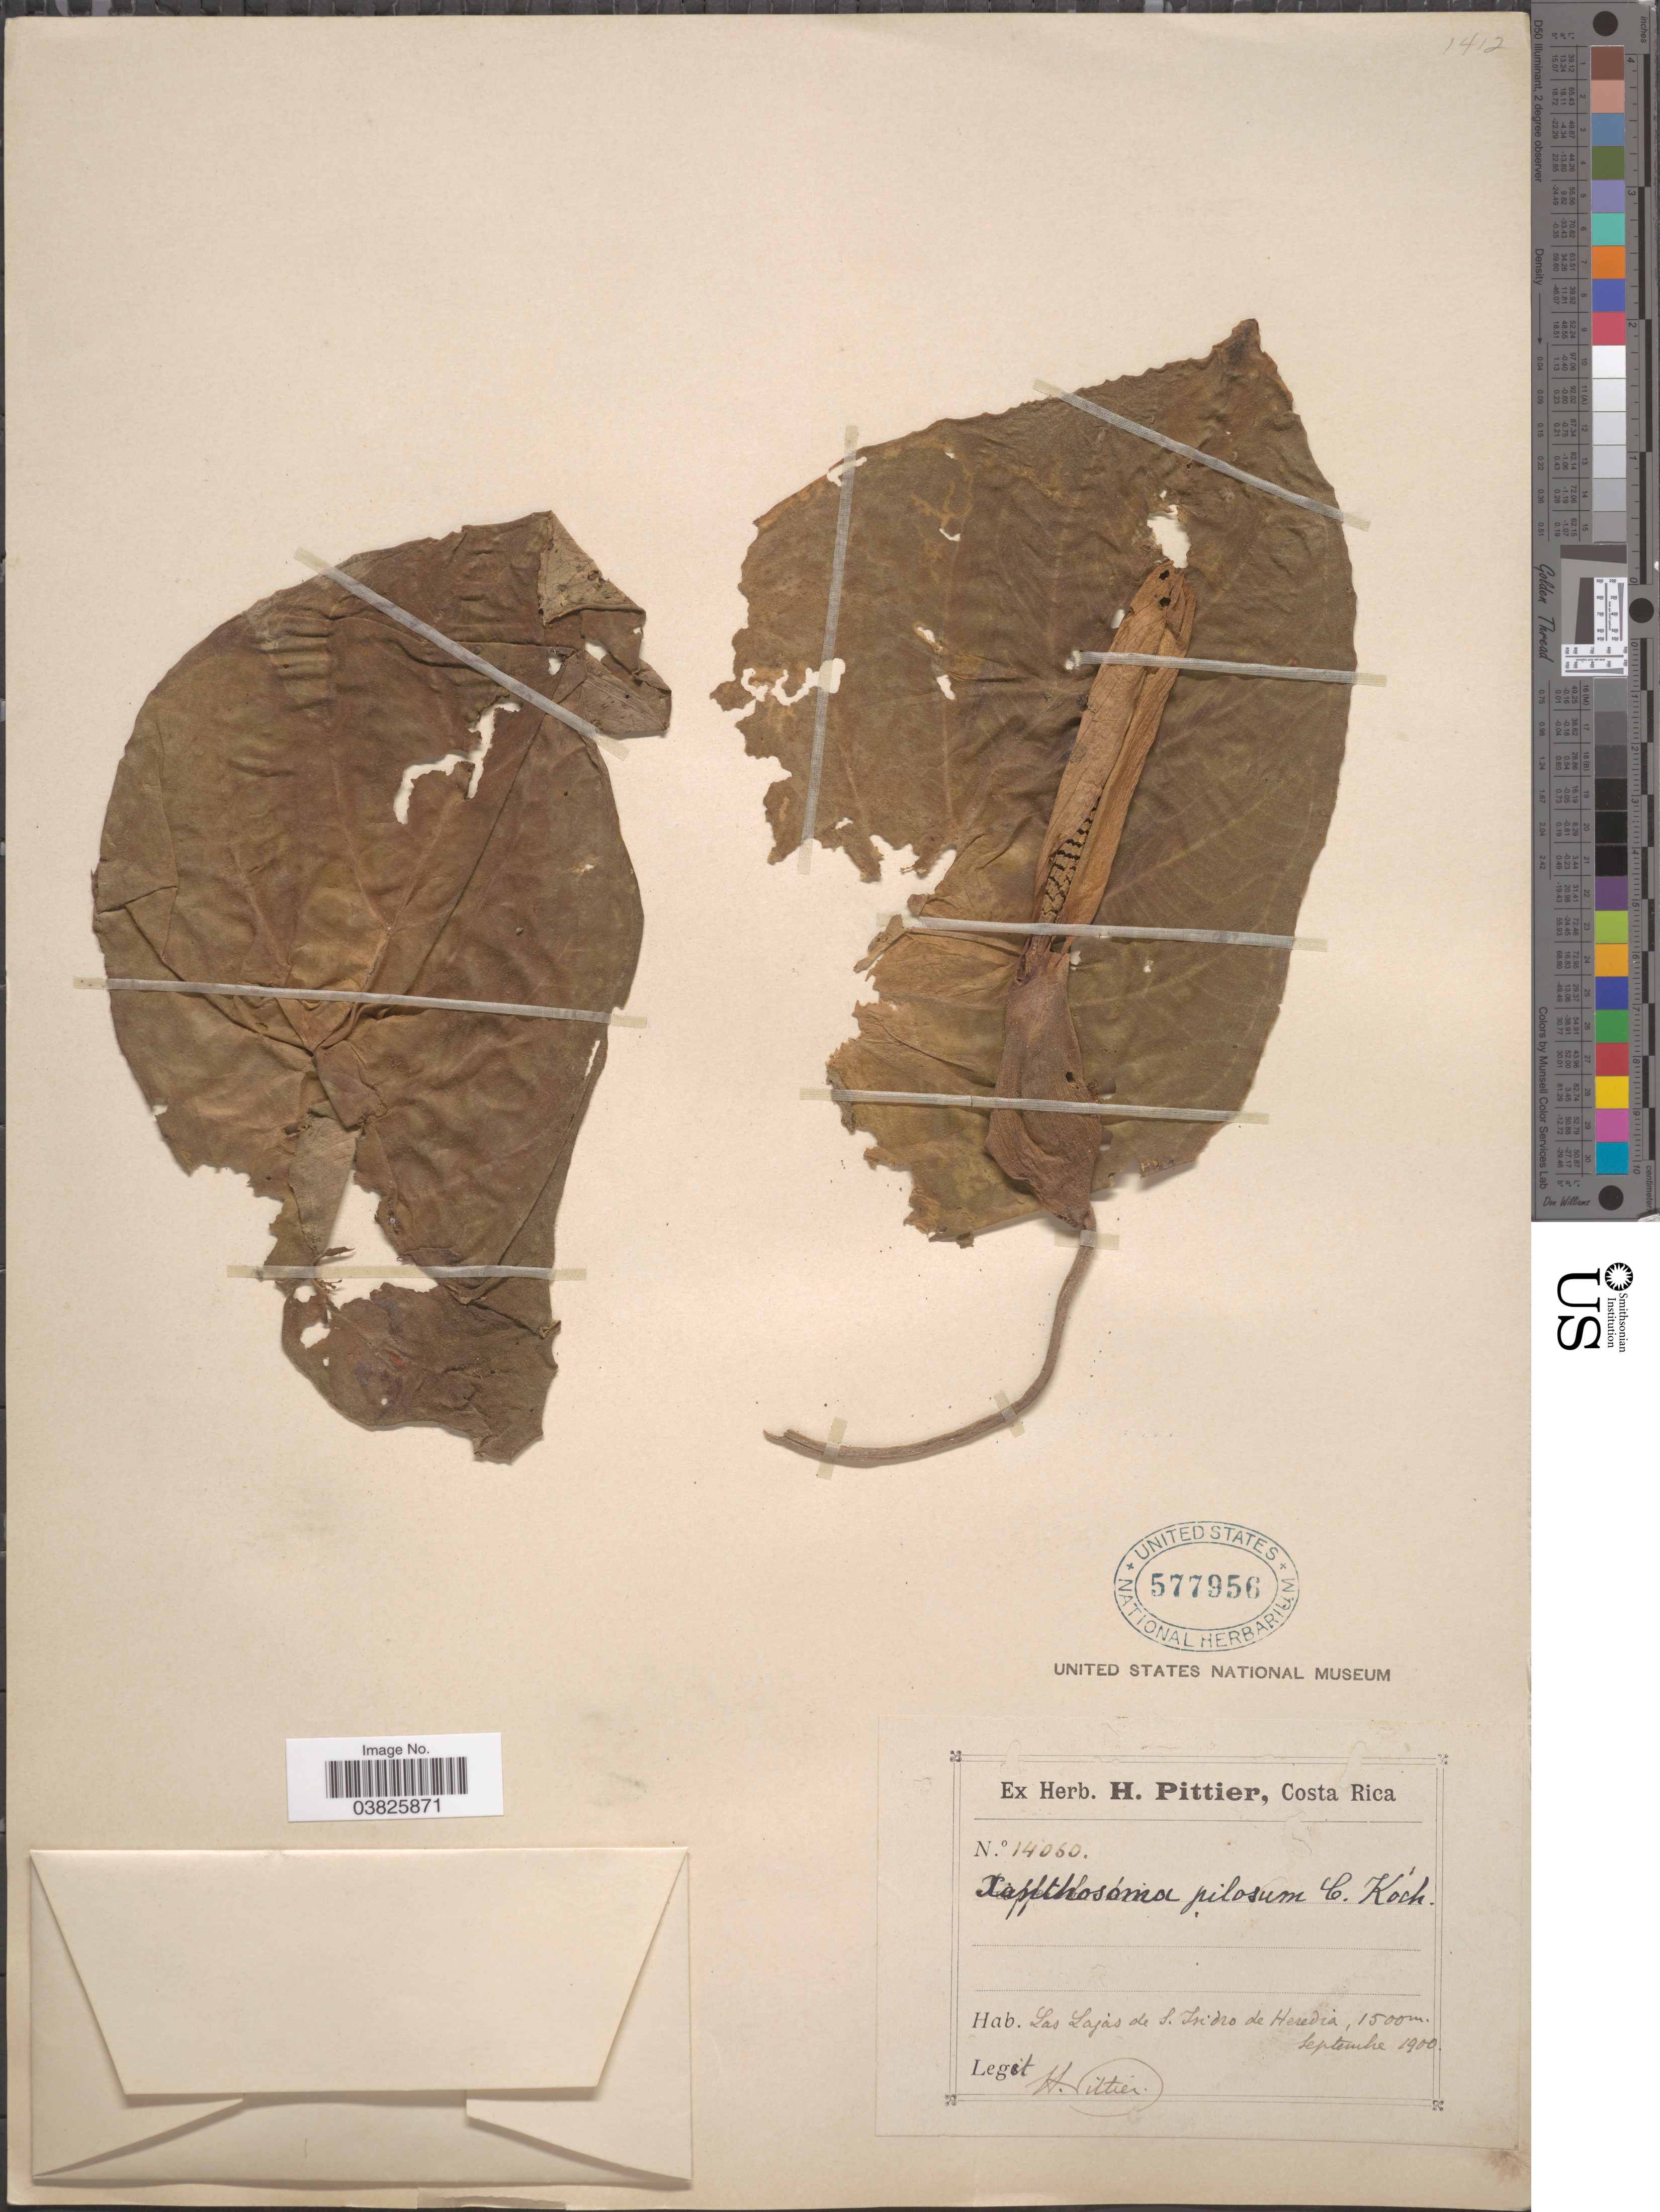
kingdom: Plantae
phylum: Tracheophyta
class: Liliopsida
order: Alismatales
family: Araceae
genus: Xanthosoma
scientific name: Xanthosoma pilosum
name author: K. Koch & Augustin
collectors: H. F. Pittier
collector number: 14060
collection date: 1900-09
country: Costa Rica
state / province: Heredia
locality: Las Lajas de S. Isidro de Heredia.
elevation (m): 1500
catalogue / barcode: US 577956